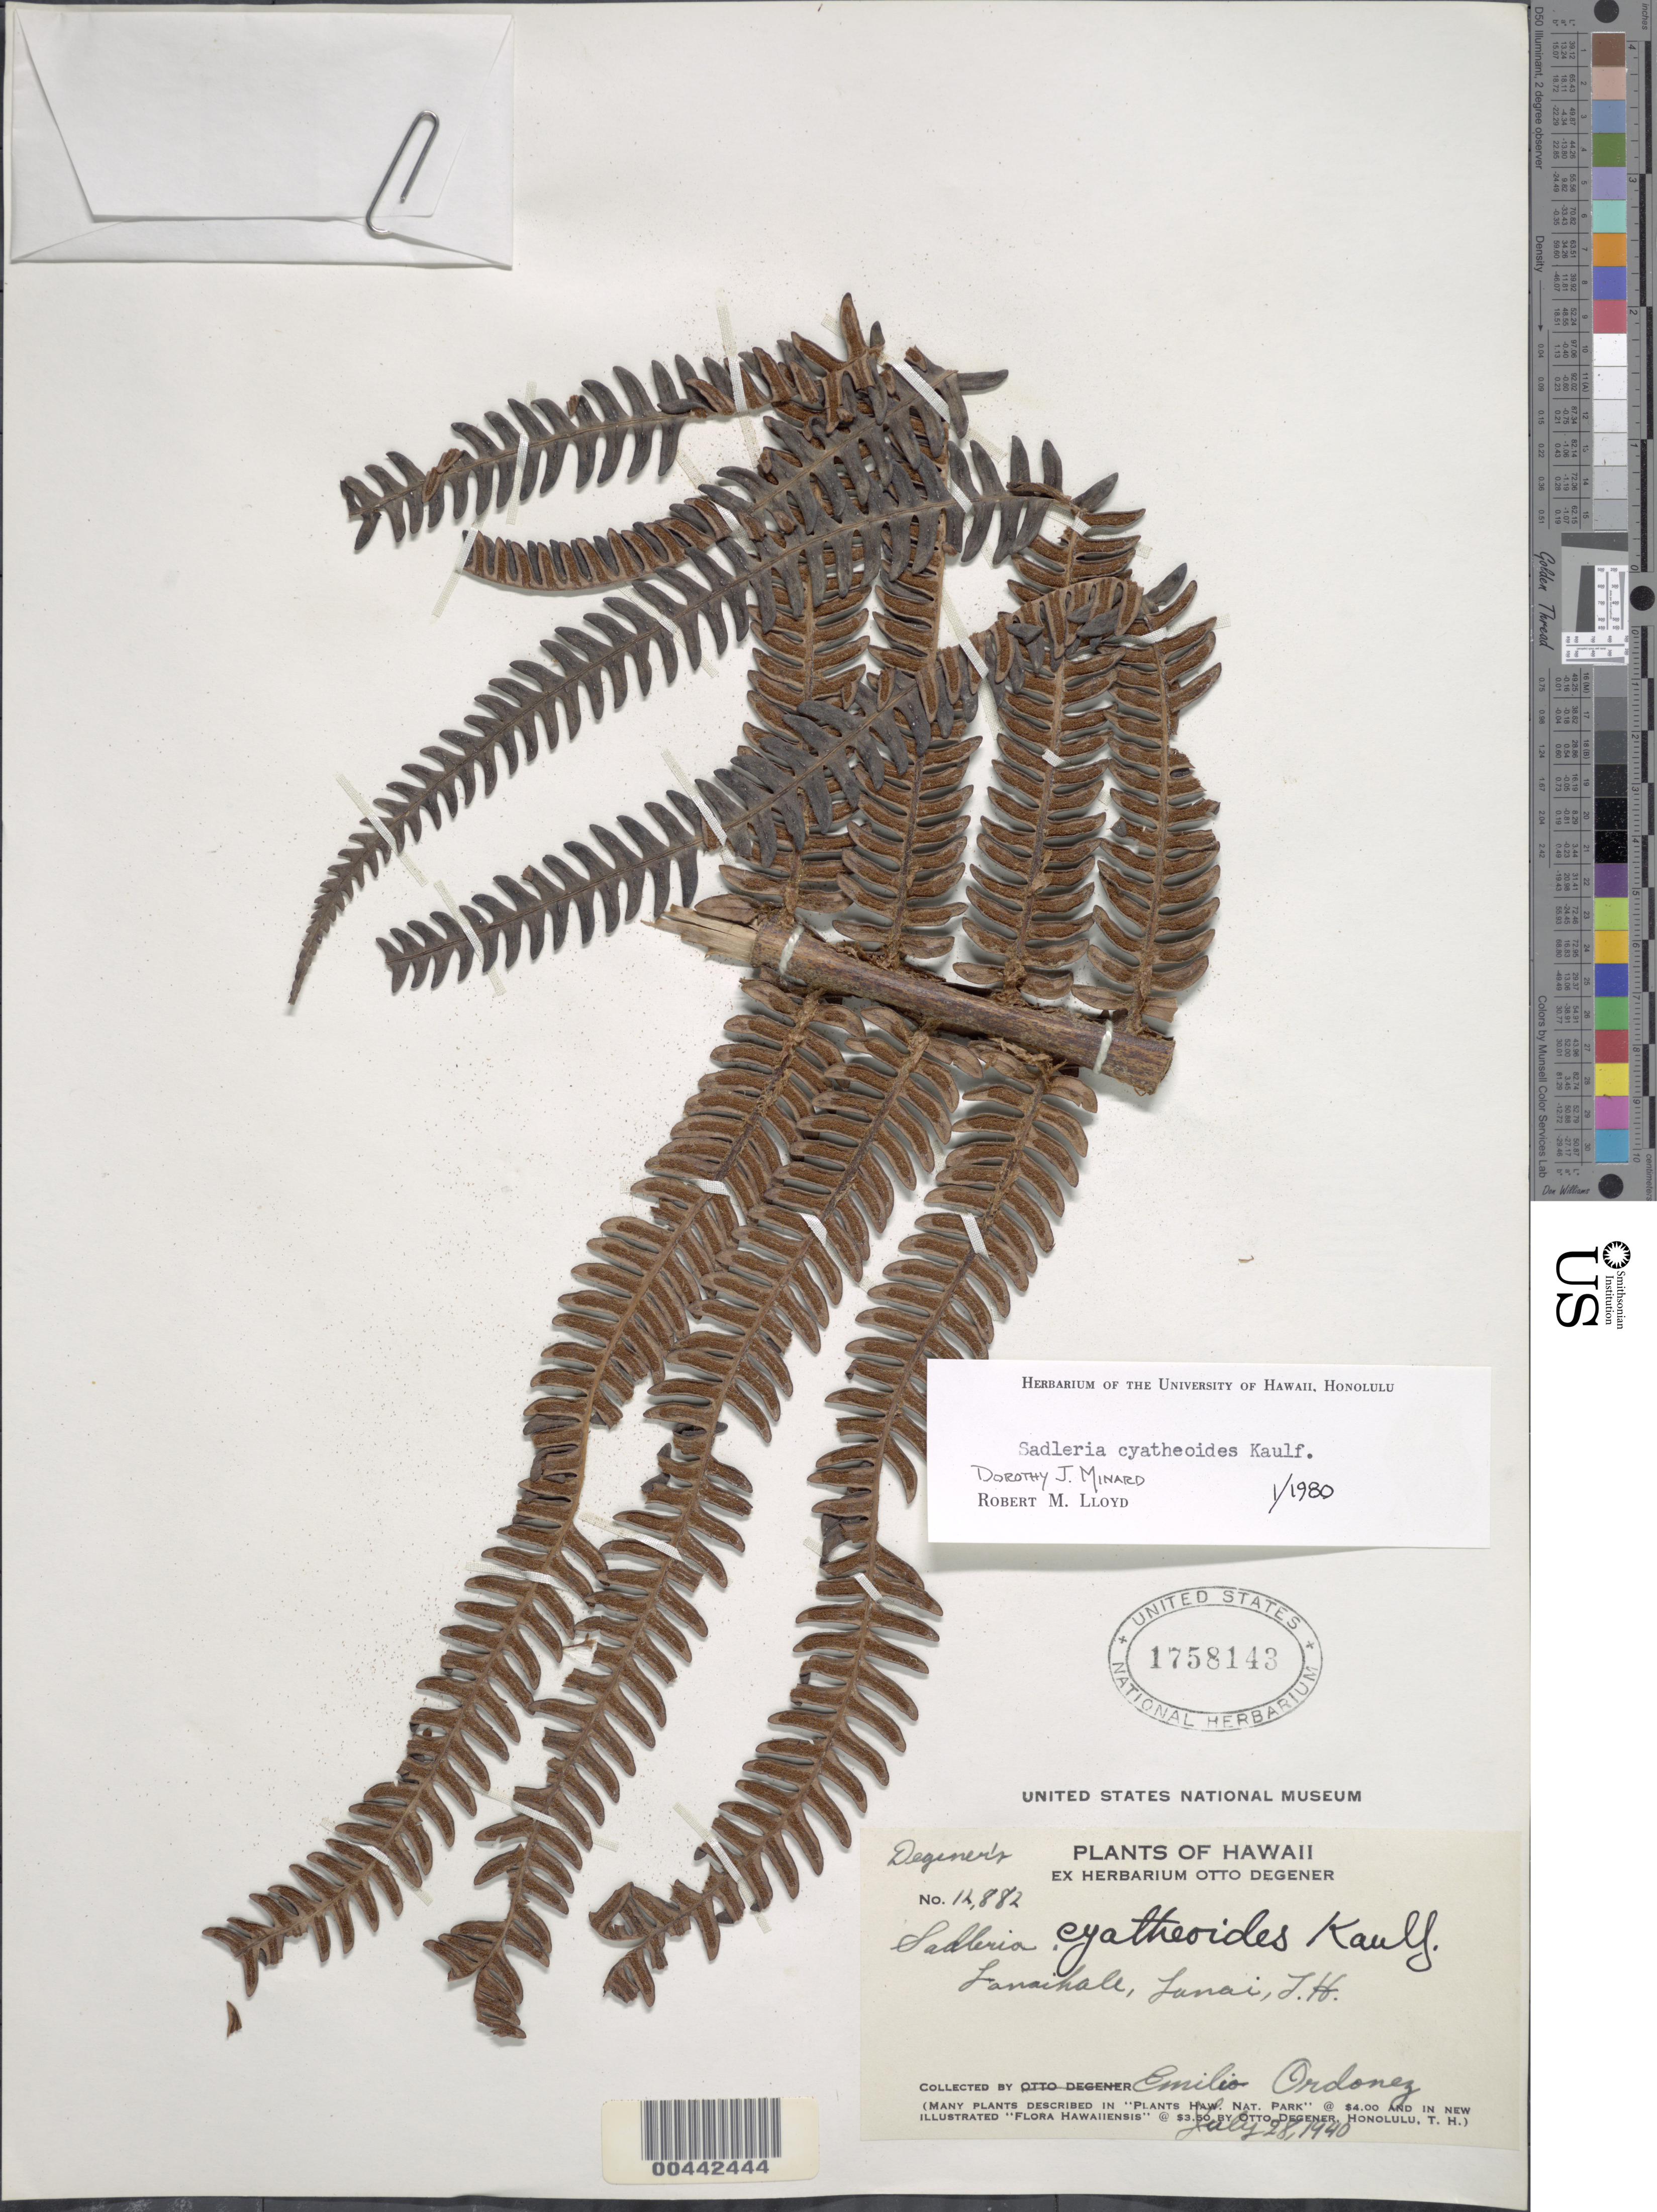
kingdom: Plantae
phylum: Tracheophyta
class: Polypodiopsida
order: Polypodiales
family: Blechnaceae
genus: Sadleria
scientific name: Sadleria cyatheoides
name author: Kaulf.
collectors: E. Ordonez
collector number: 12882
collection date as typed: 28 Jul 1940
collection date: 1940-07-28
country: United States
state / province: Hawaii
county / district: Maui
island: Lana'i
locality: Lanaihale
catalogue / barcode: US 1758143